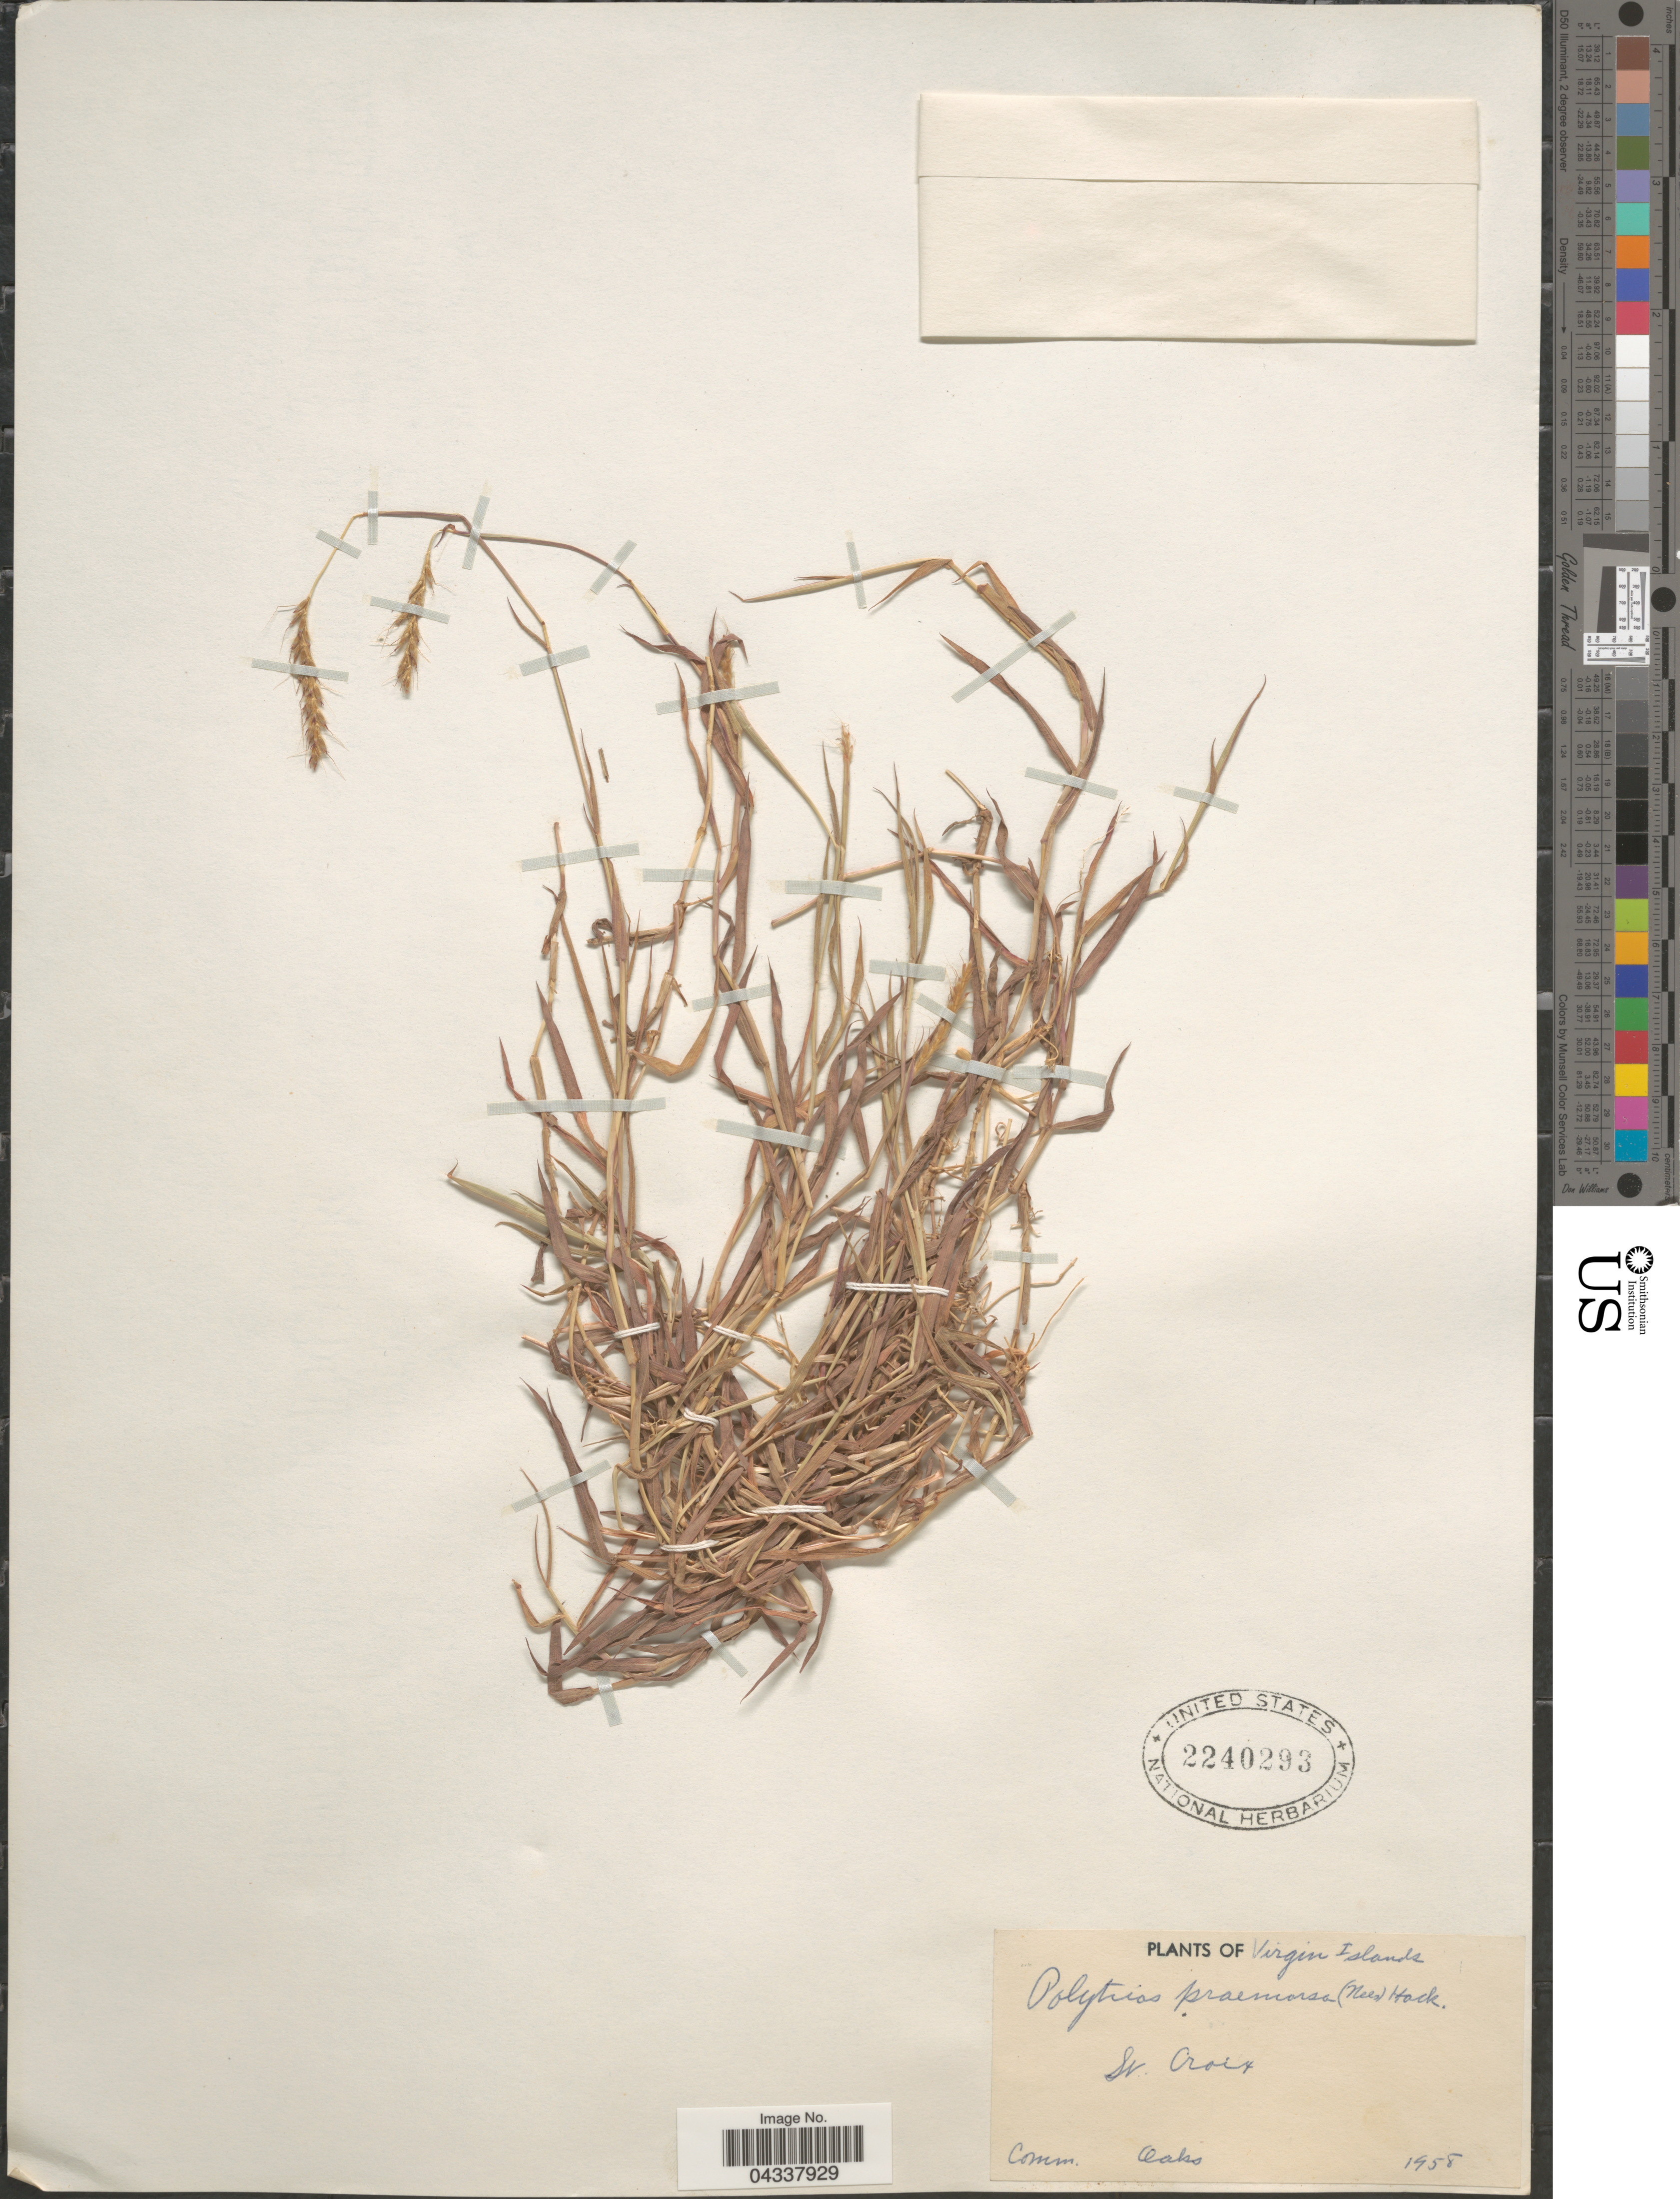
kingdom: Plantae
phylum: Tracheophyta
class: Liliopsida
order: Poales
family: Poaceae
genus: Polytrias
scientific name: Polytrias indica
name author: (Houtt.) Veldkamp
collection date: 1958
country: U.S. Virgin Islands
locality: Virgin Islands. St. Croix.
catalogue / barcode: US 2240293